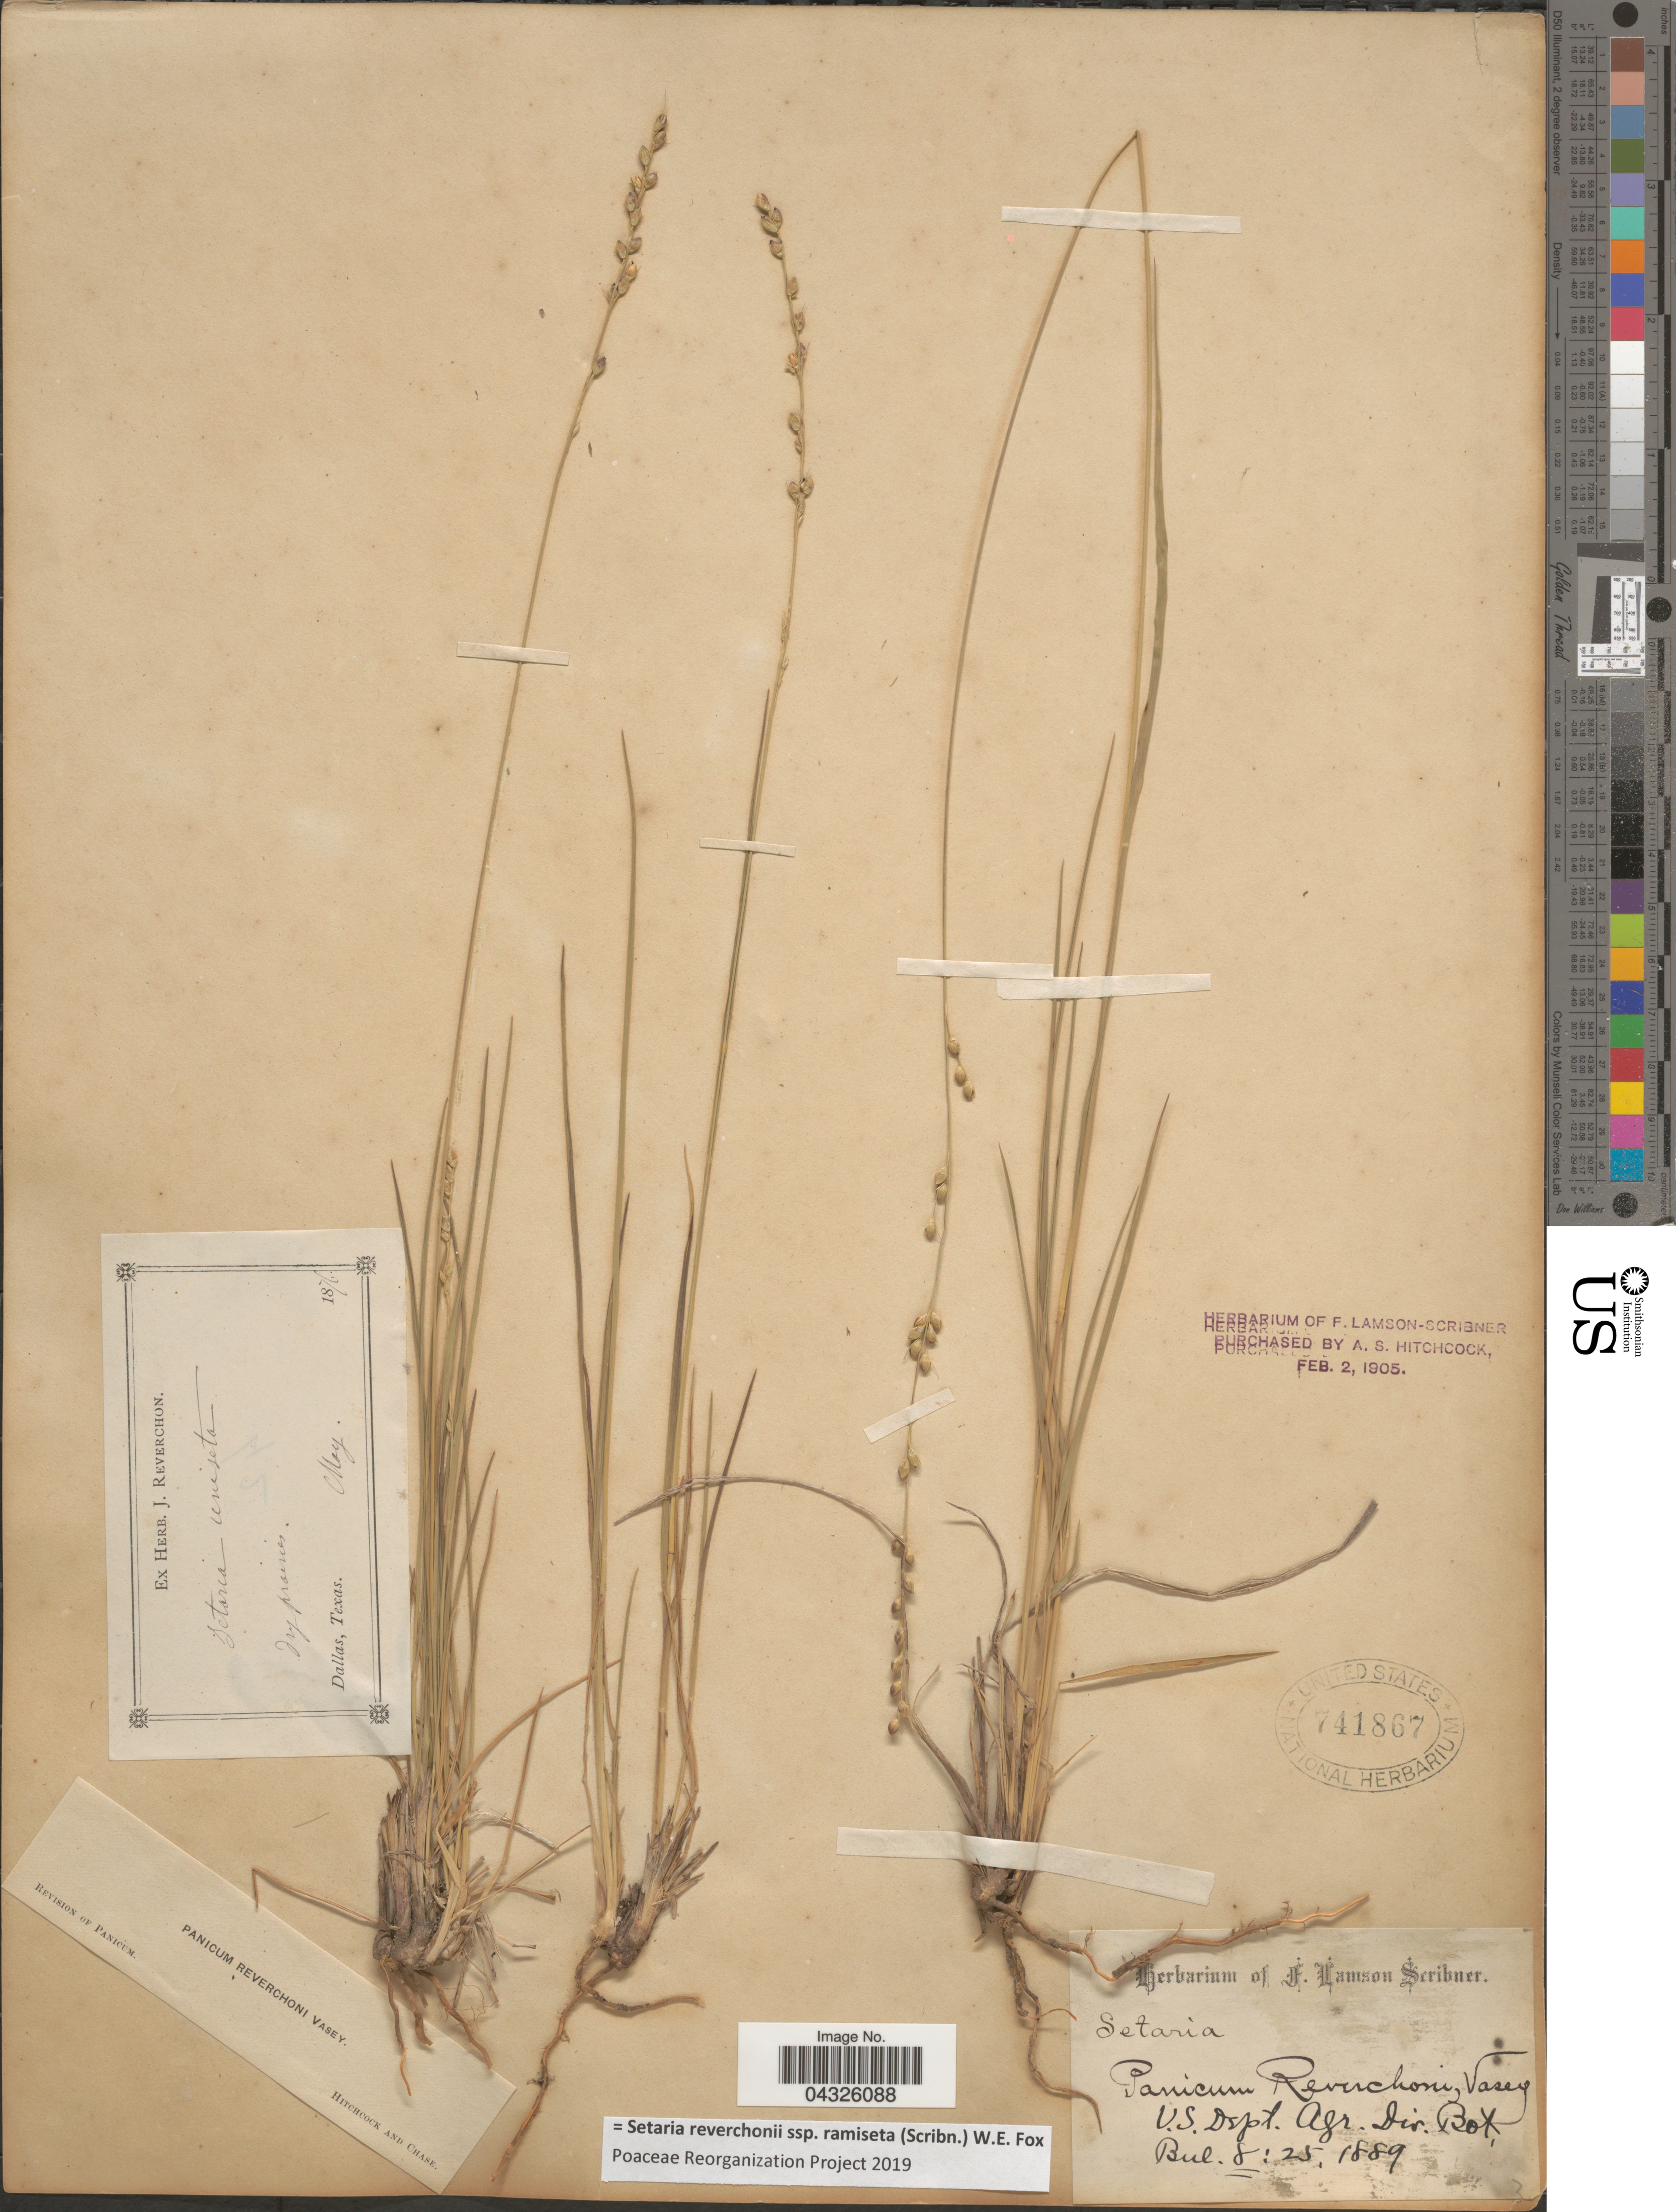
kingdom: Plantae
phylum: Tracheophyta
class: Liliopsida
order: Poales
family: Poaceae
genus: Setaria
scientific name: Setaria reverchonii subsp. ramiseta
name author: (Scribn.) W.E. Fox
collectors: ex herb. J. Reverchon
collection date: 1876-05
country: United States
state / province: Texas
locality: Dallas.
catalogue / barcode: US 741867-2